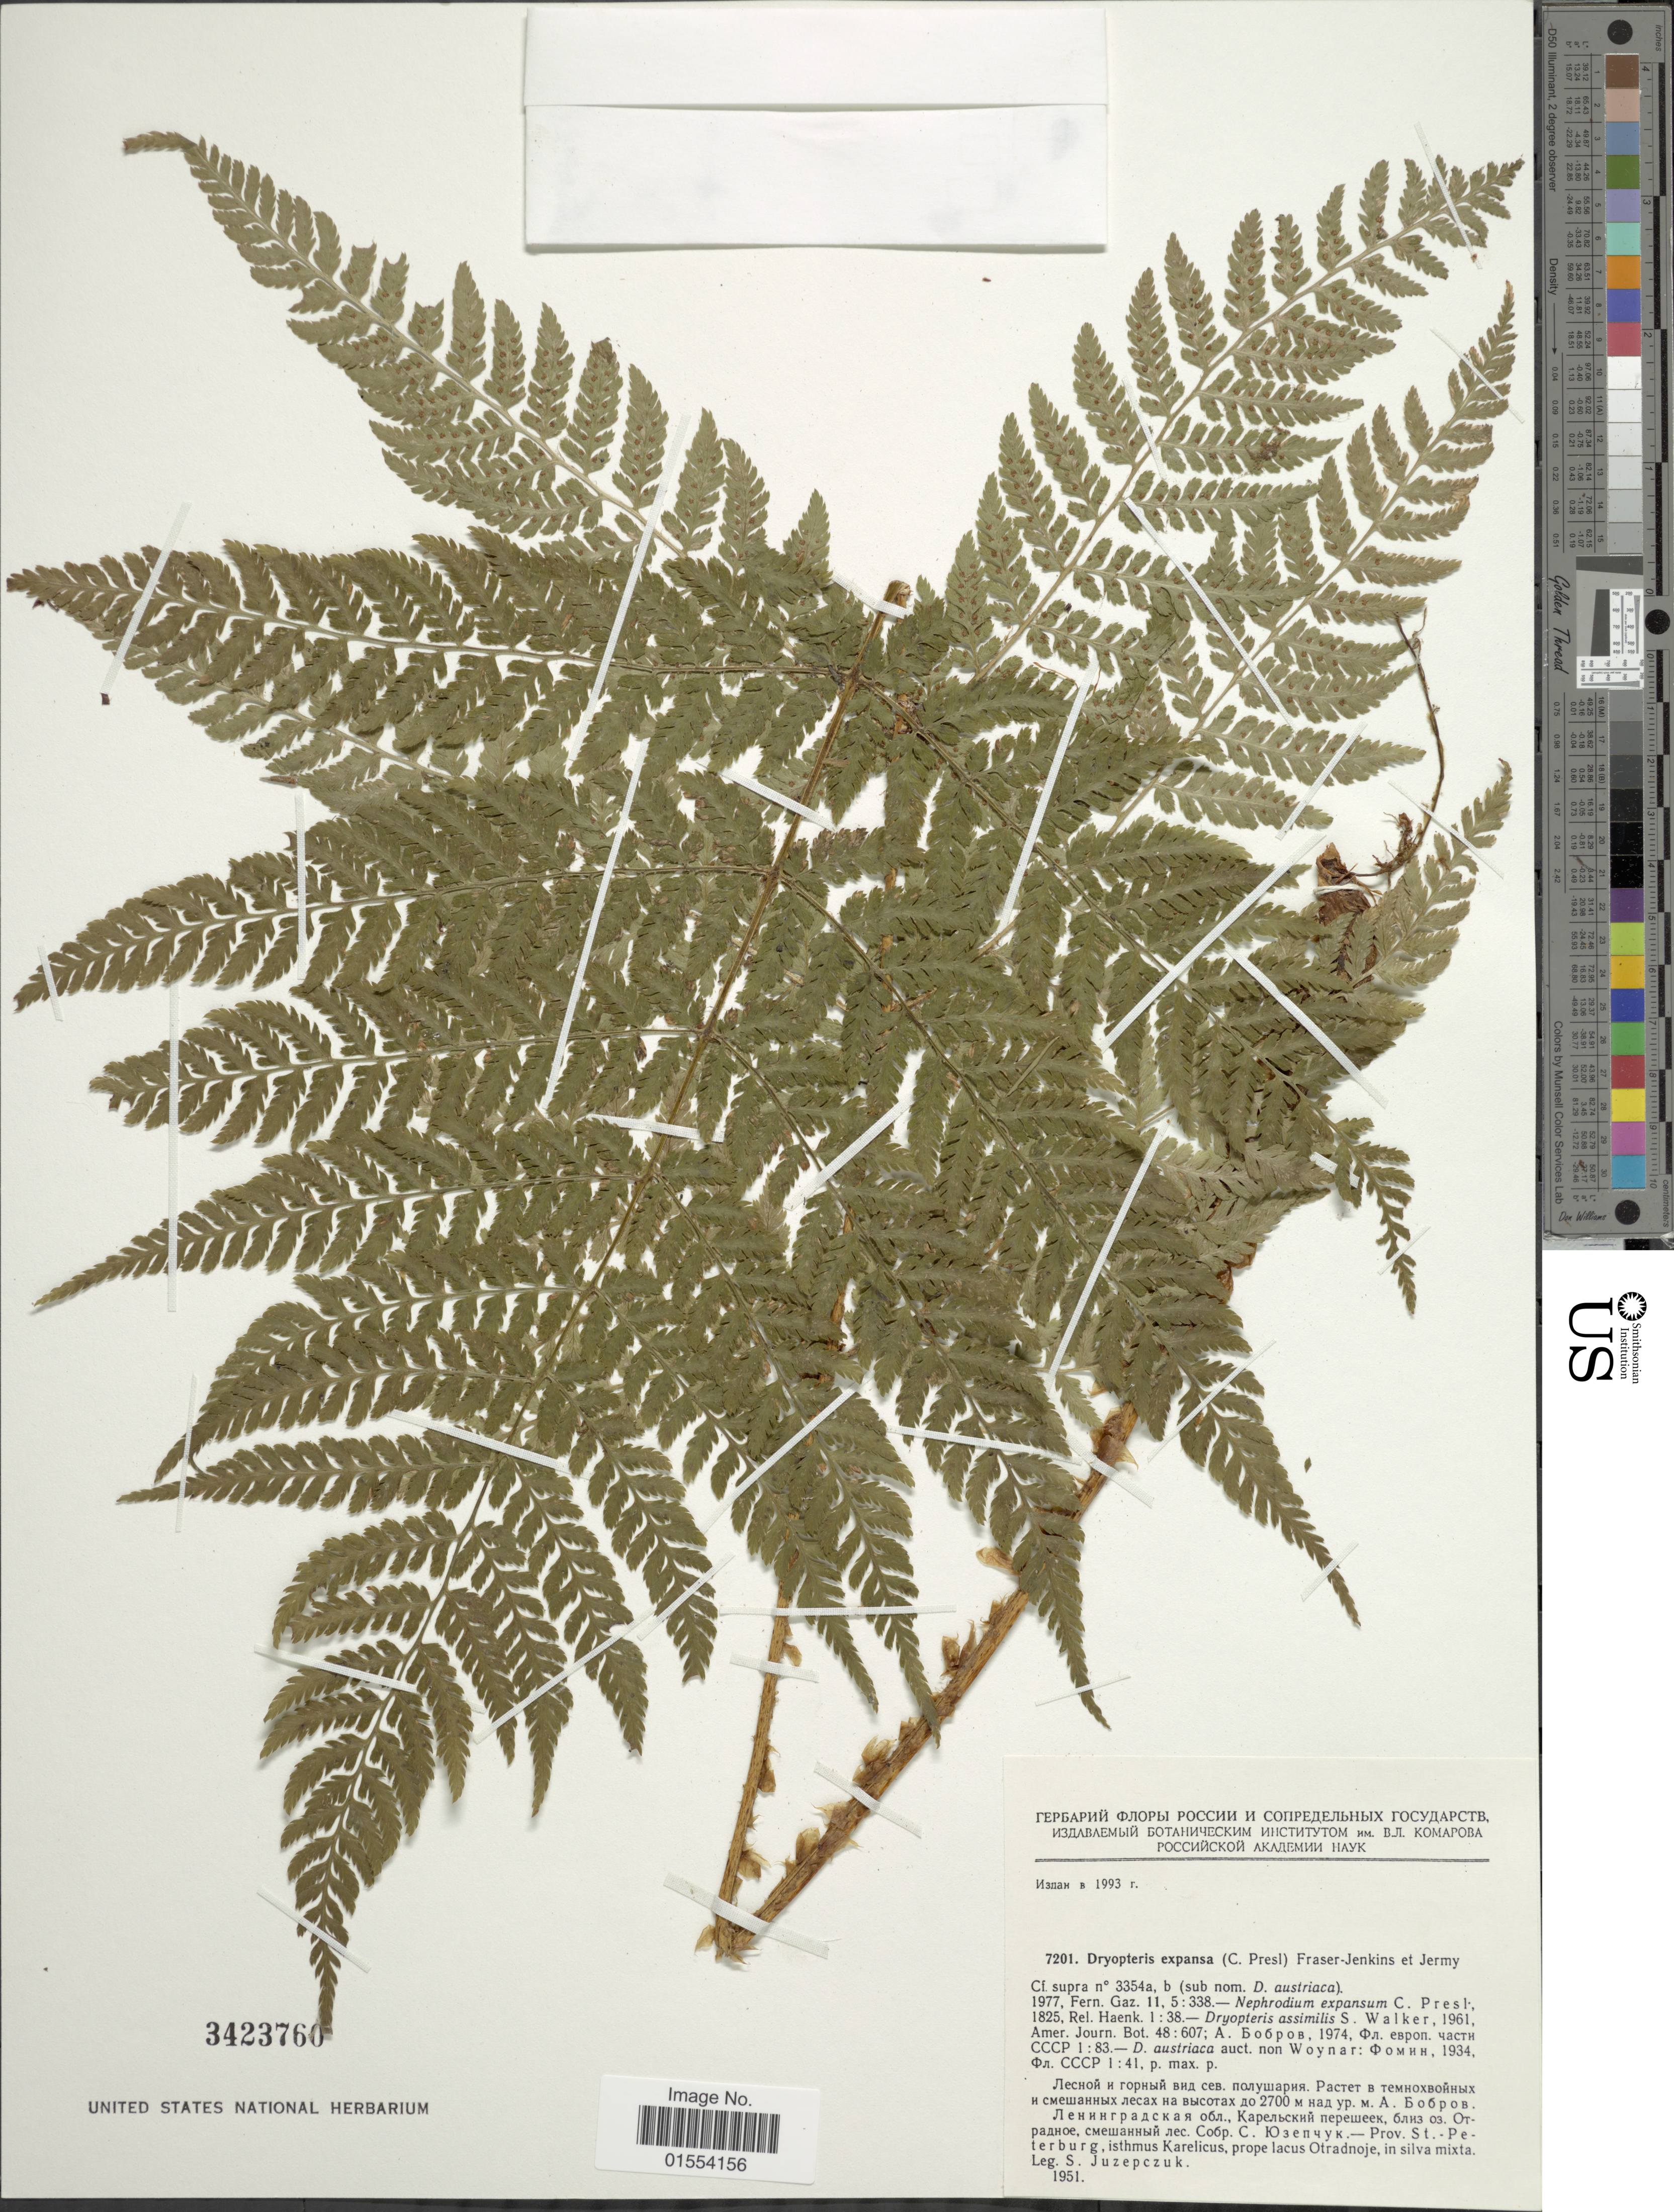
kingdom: Plantae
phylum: Tracheophyta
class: Polypodiopsida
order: Polypodiales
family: Dryopteridaceae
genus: Dryopteris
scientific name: Dryopteris expansa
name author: (C. Presl) Fraser-Jenk. & Jermy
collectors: S. Juzepczak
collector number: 7201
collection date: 1951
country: Russian Federation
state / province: St. Petersburg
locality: Prov. St. Petersburg, isthmus Karelicus, prope lactus Otradnoje, in silva mixta.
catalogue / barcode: US 3423760